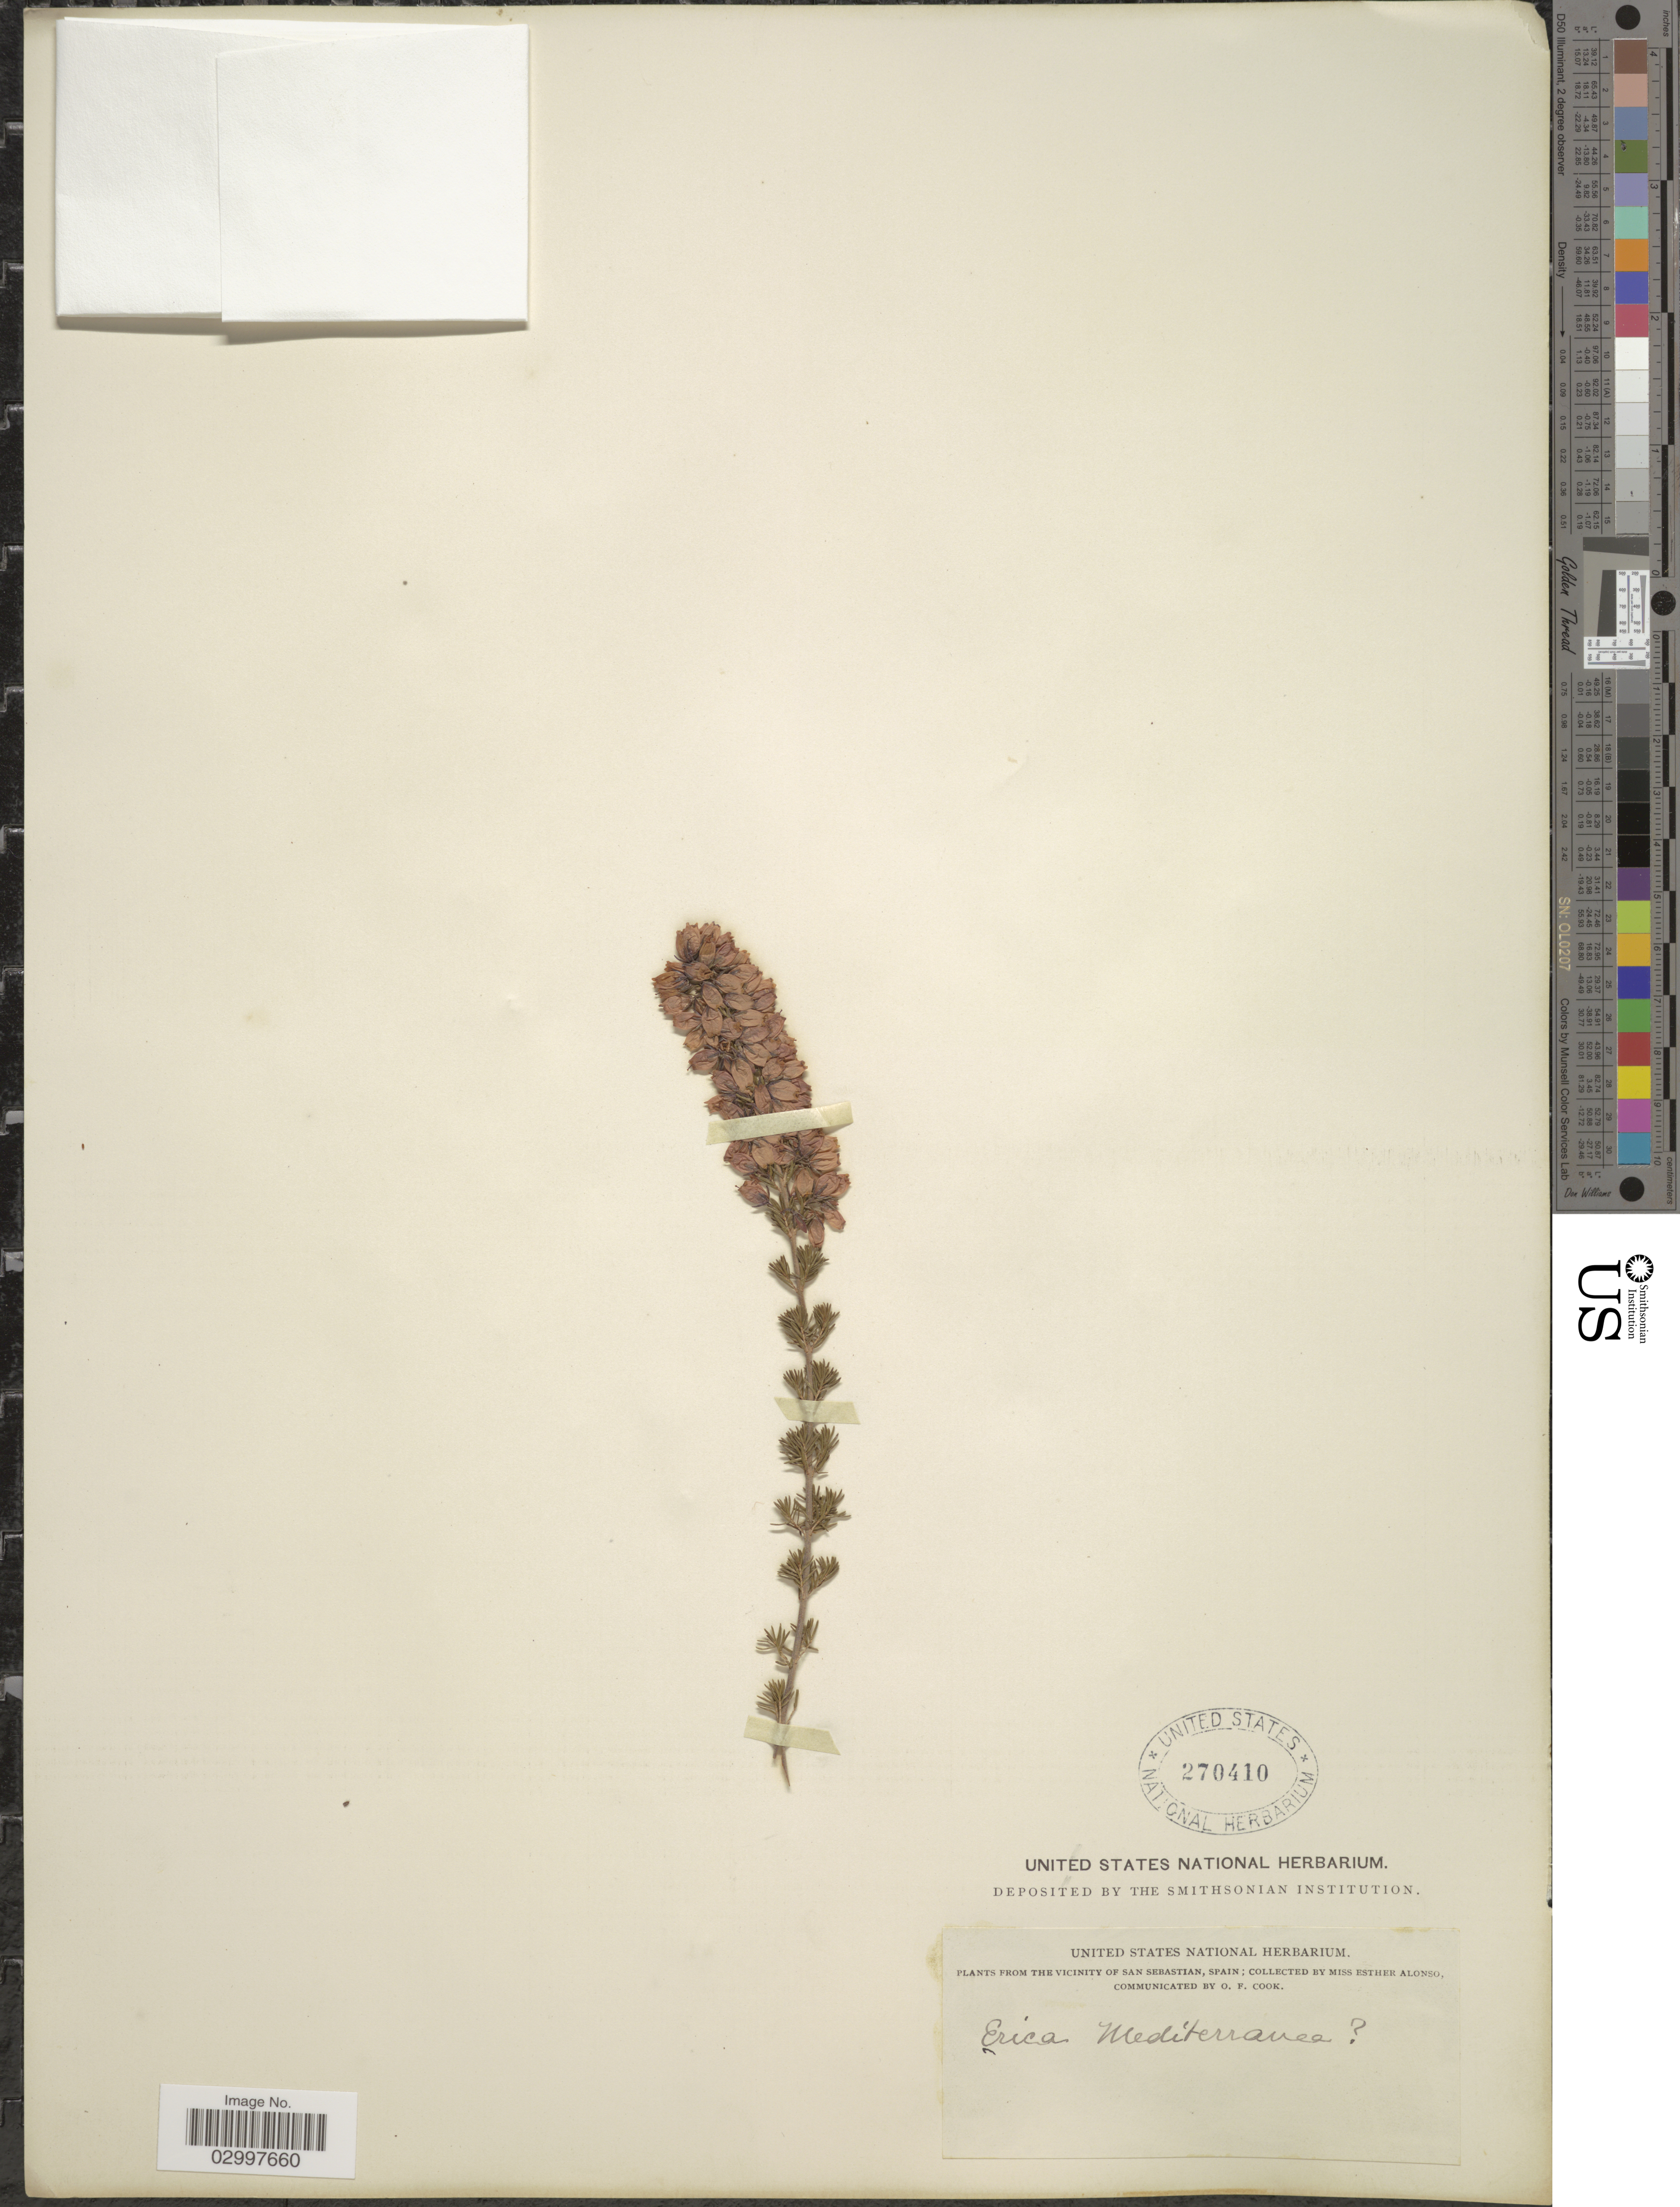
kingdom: Plantae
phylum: Tracheophyta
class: Magnoliopsida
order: Ericales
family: Ericaceae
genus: Erica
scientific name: Erica cinerea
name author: L.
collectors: E. Alonso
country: Spain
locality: The Vicinity of San Sebastian.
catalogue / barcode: US 270410